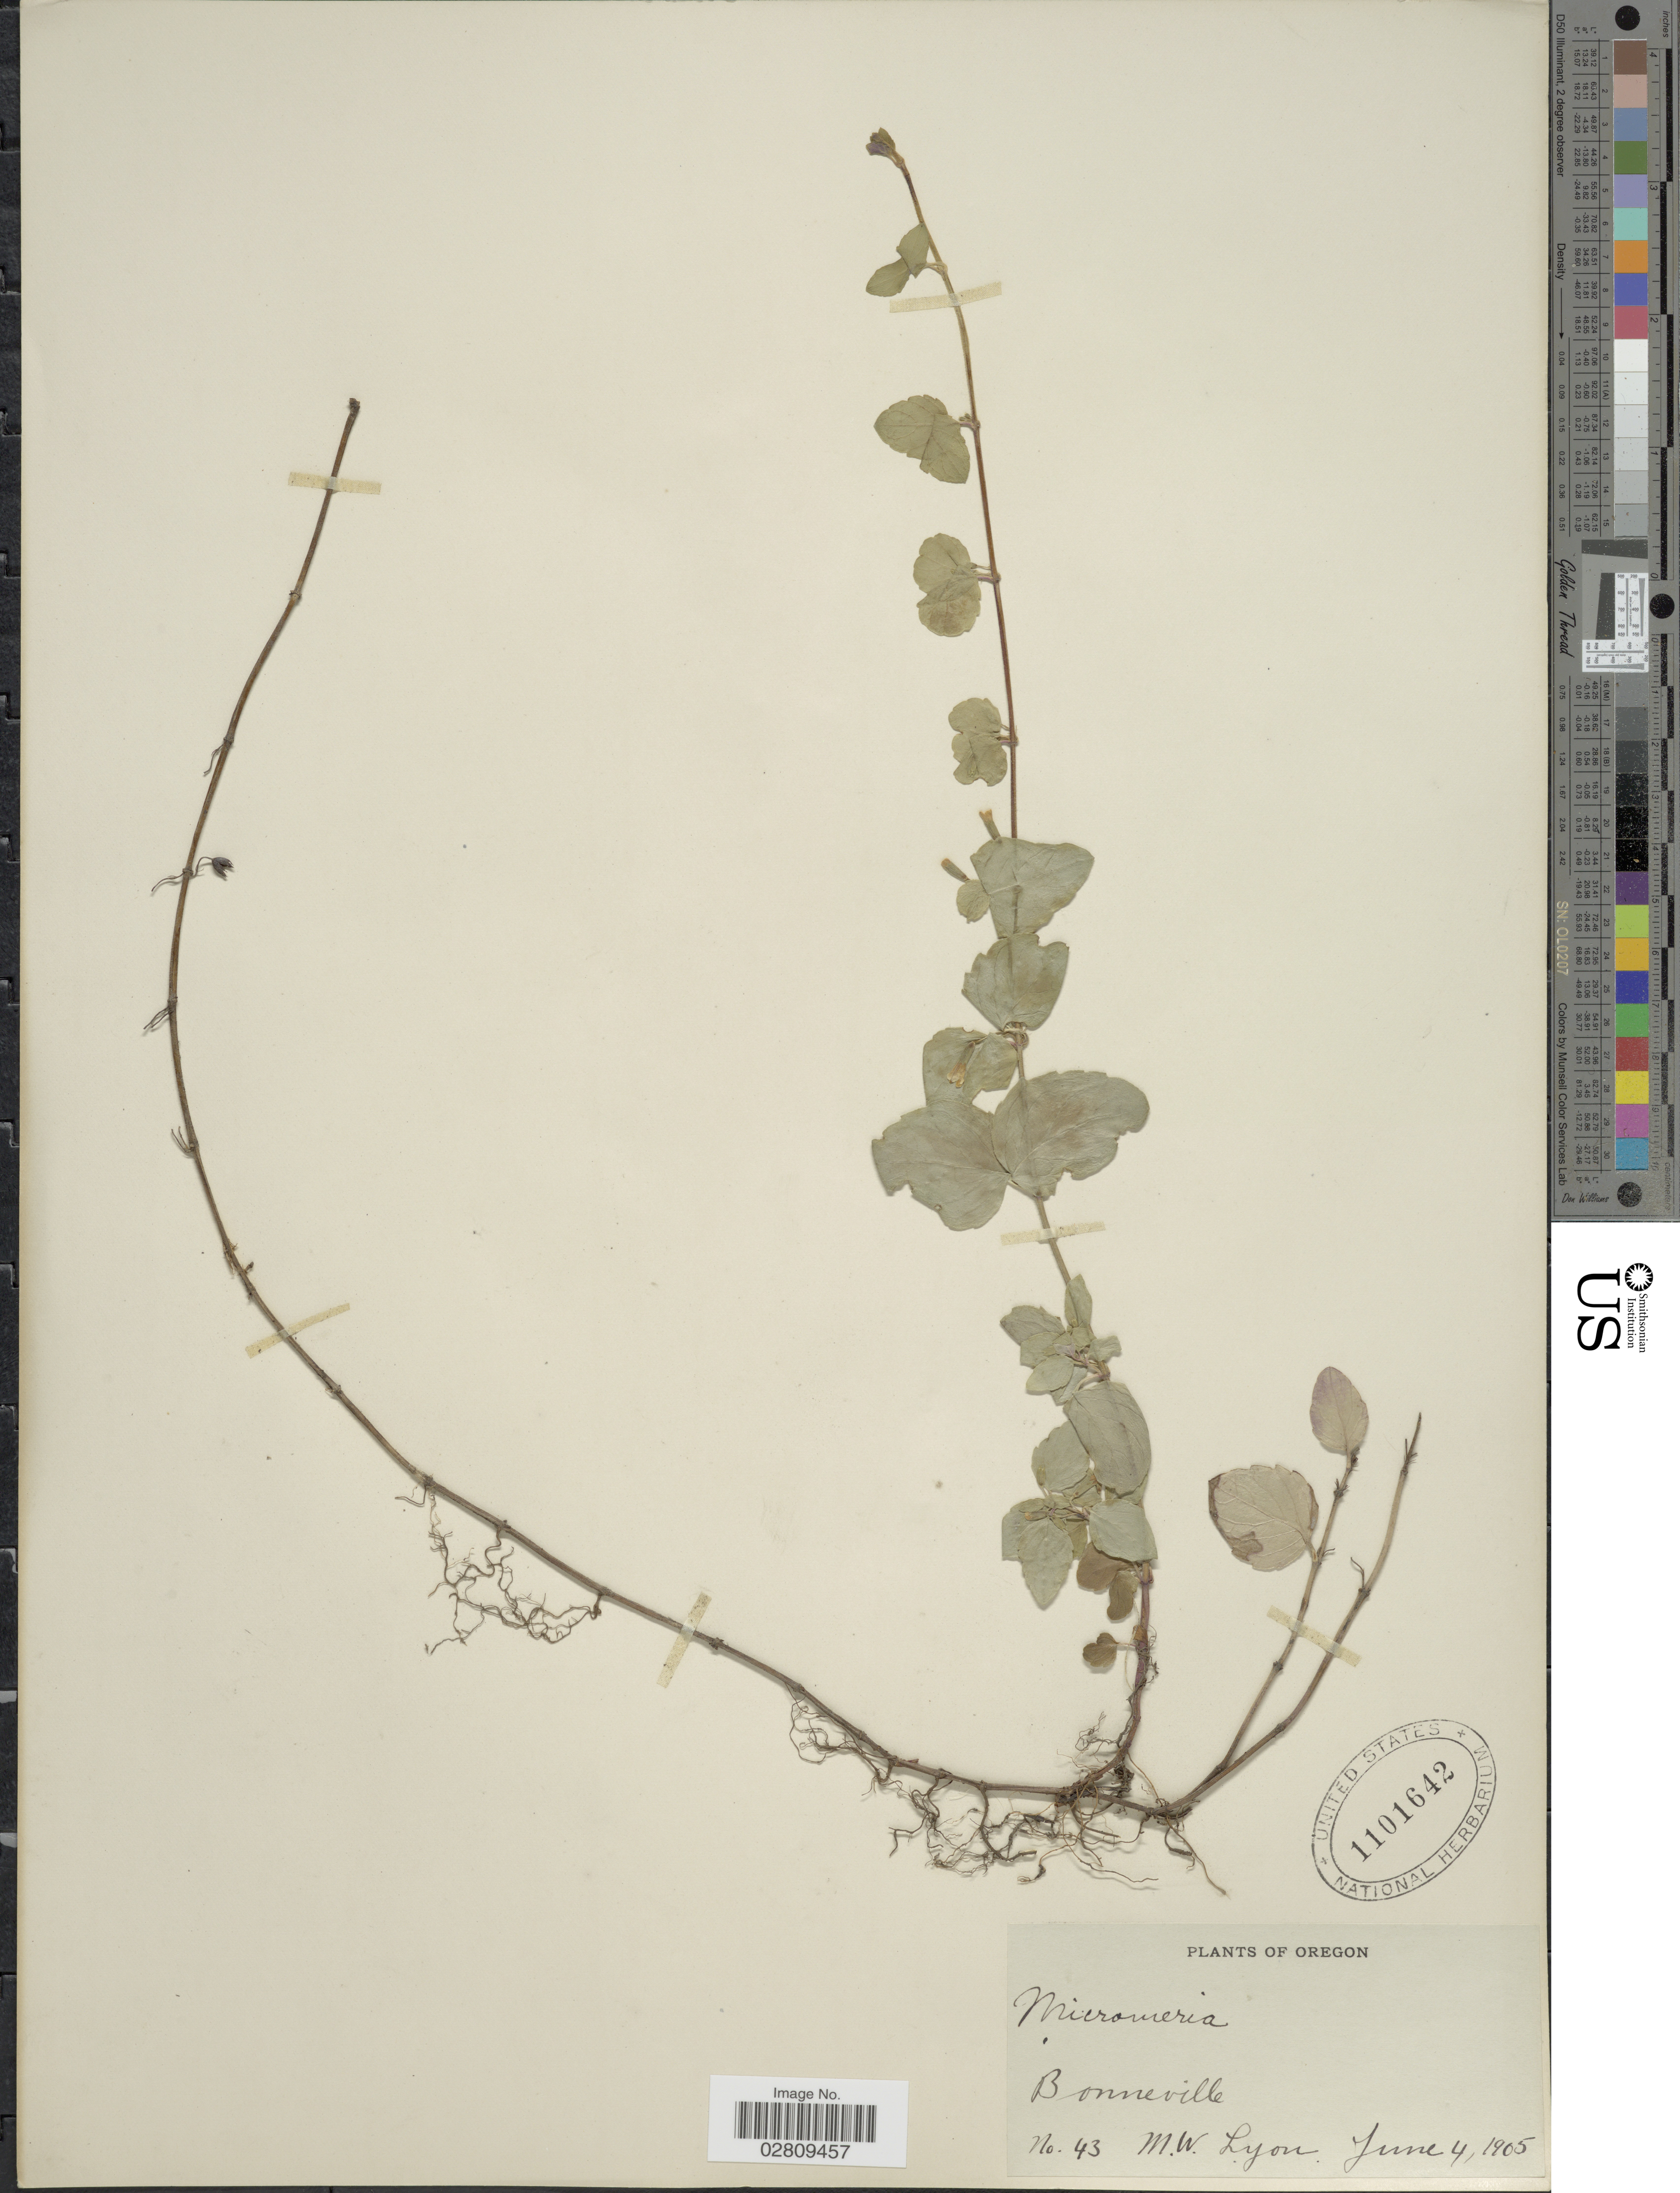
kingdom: Plantae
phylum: Tracheophyta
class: Magnoliopsida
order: Lamiales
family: Lamiaceae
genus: Micromeria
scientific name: Micromeria douglasii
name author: Benth.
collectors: M. W. Lyon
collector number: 43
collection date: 1905-06-04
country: United States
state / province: Oregon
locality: Bonneville.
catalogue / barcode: US 1101642